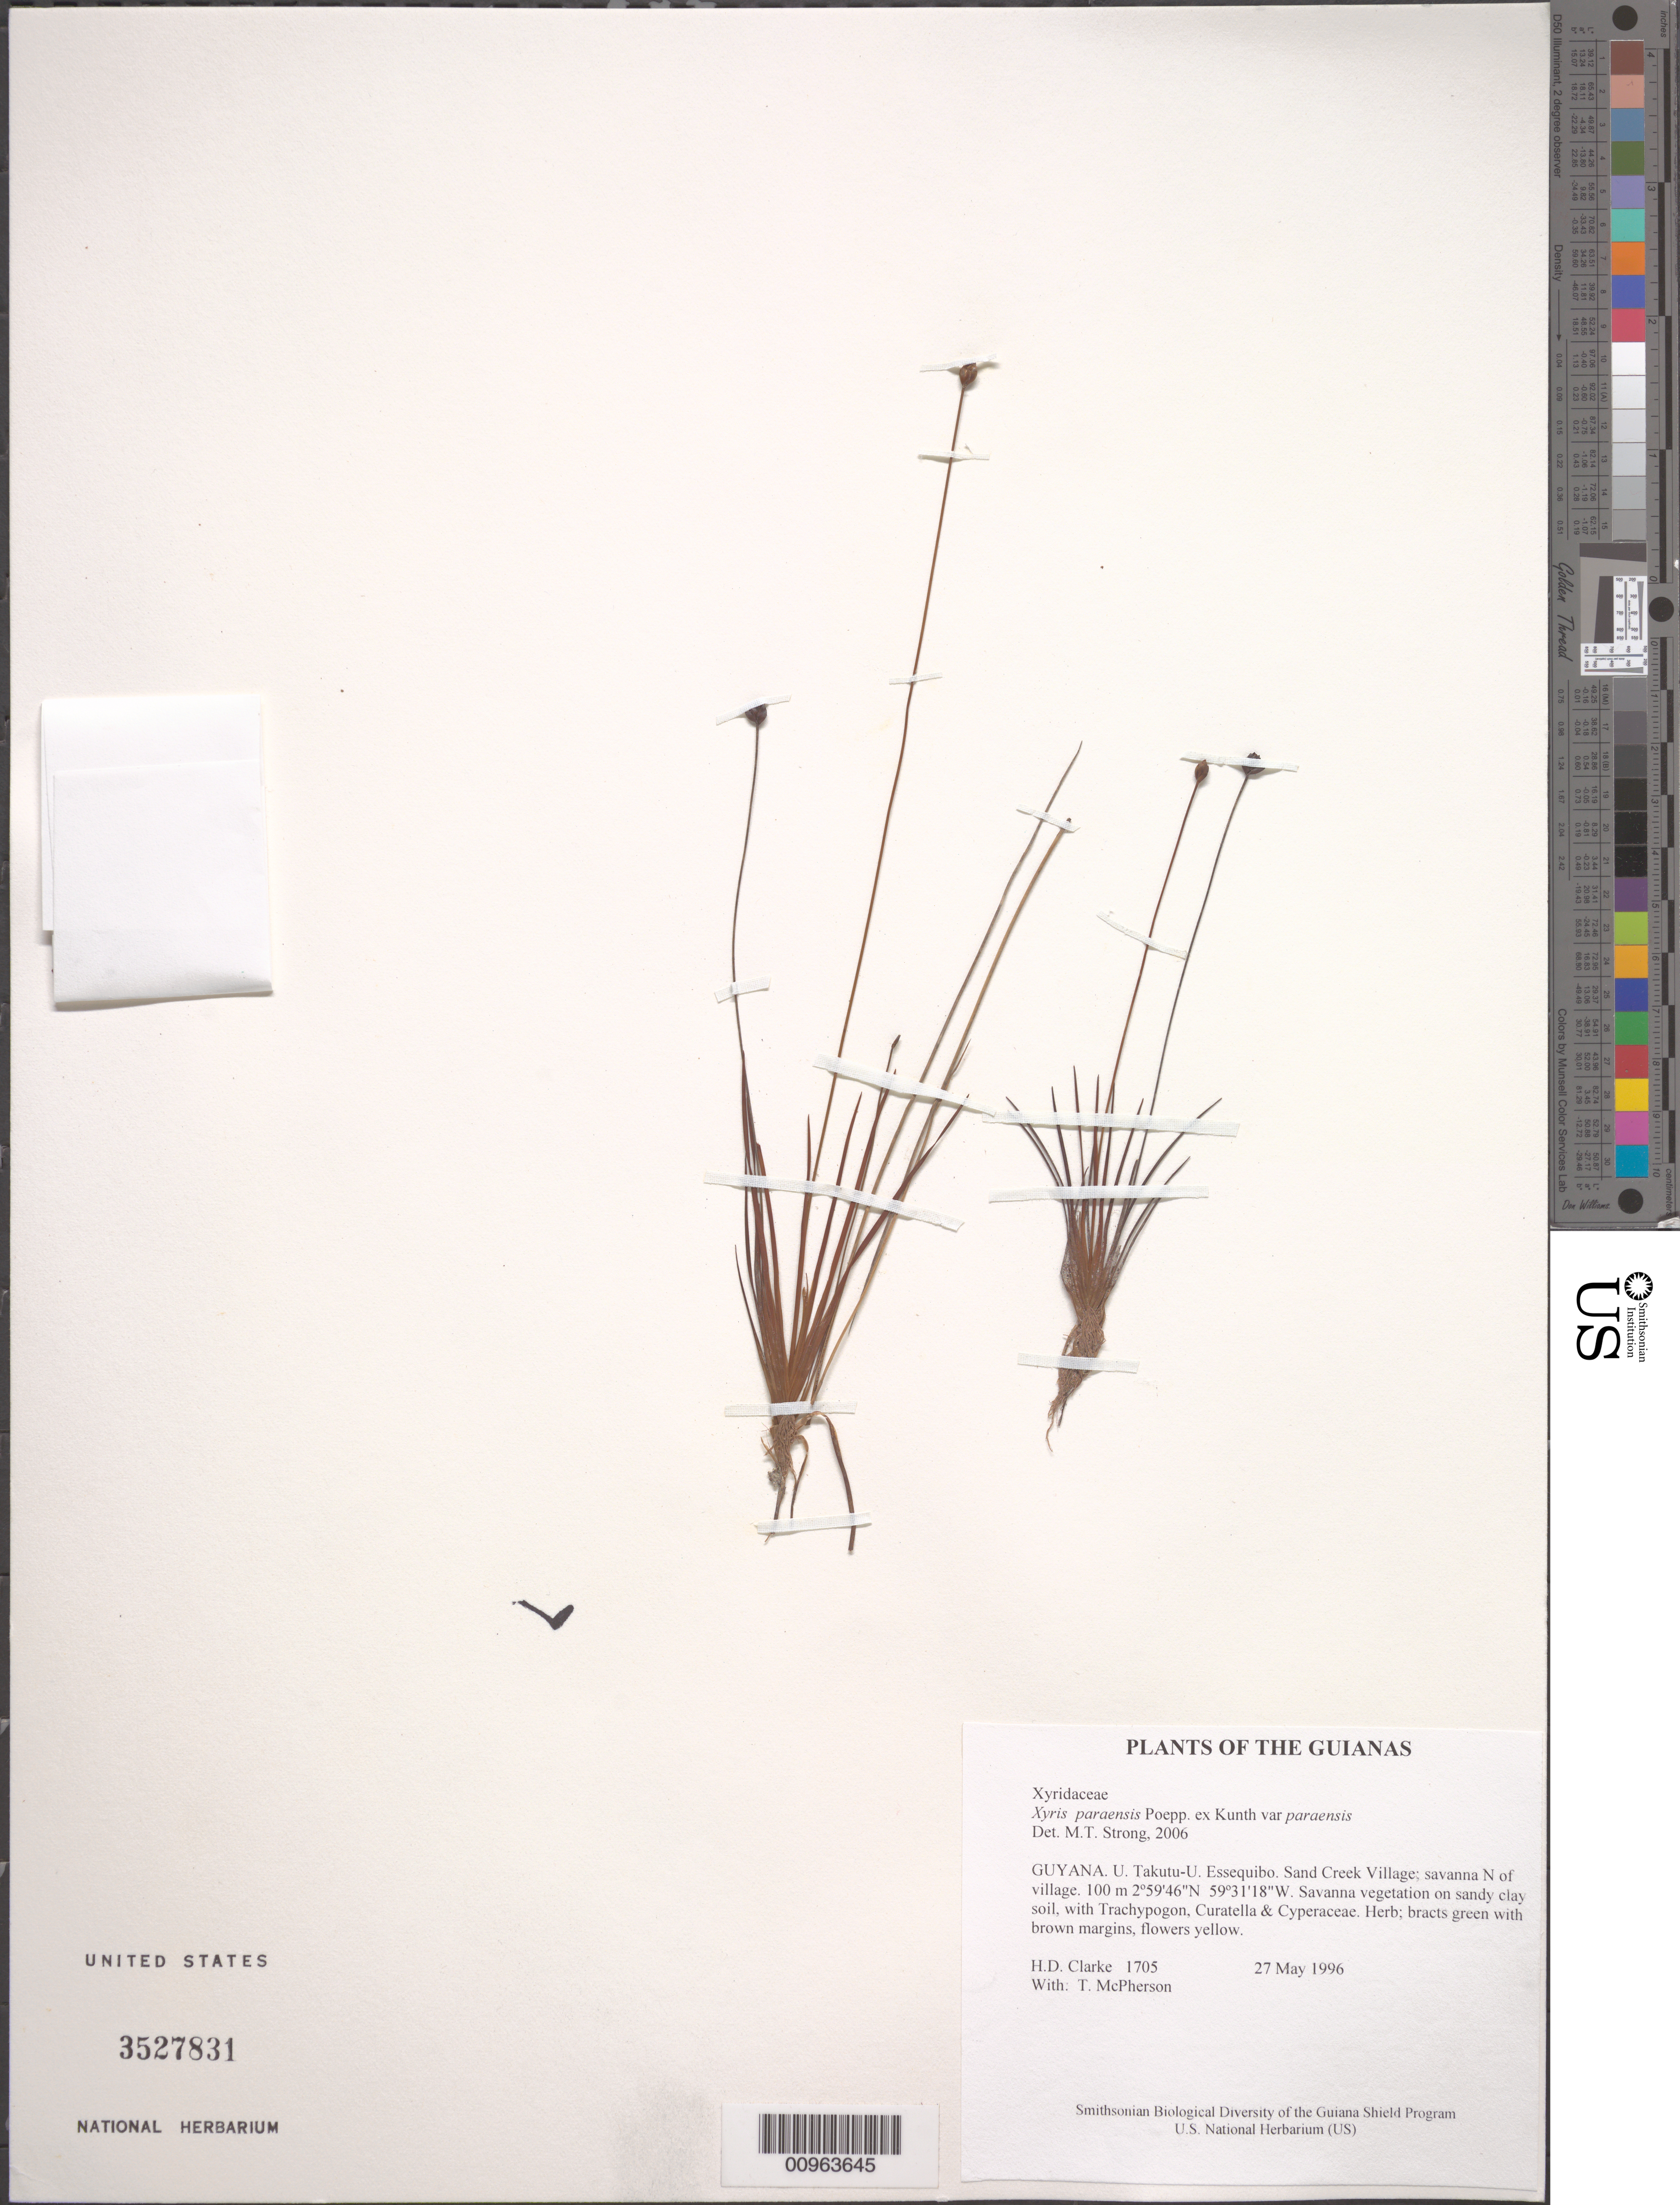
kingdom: Plantae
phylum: Tracheophyta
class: Liliopsida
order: Poales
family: Xyridaceae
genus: Xyris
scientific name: Xyris paraensis var. paraensis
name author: Poepp. ex Kunth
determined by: Strong, M. T., (US), Smithsonian Institution - National Museum of Natural History (UNITED STATES)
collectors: H. D. Clarke & T. McPherson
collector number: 1705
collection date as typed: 27 May 1996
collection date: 1996-05-27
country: Guyana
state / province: U. Takutu-U. Essequibo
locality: Sand Creek Village; savanna N of village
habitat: Savanna vegetation on sandy clay soil, with Trachypogon, Curatella & Cyperaceae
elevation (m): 100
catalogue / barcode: US 3527831